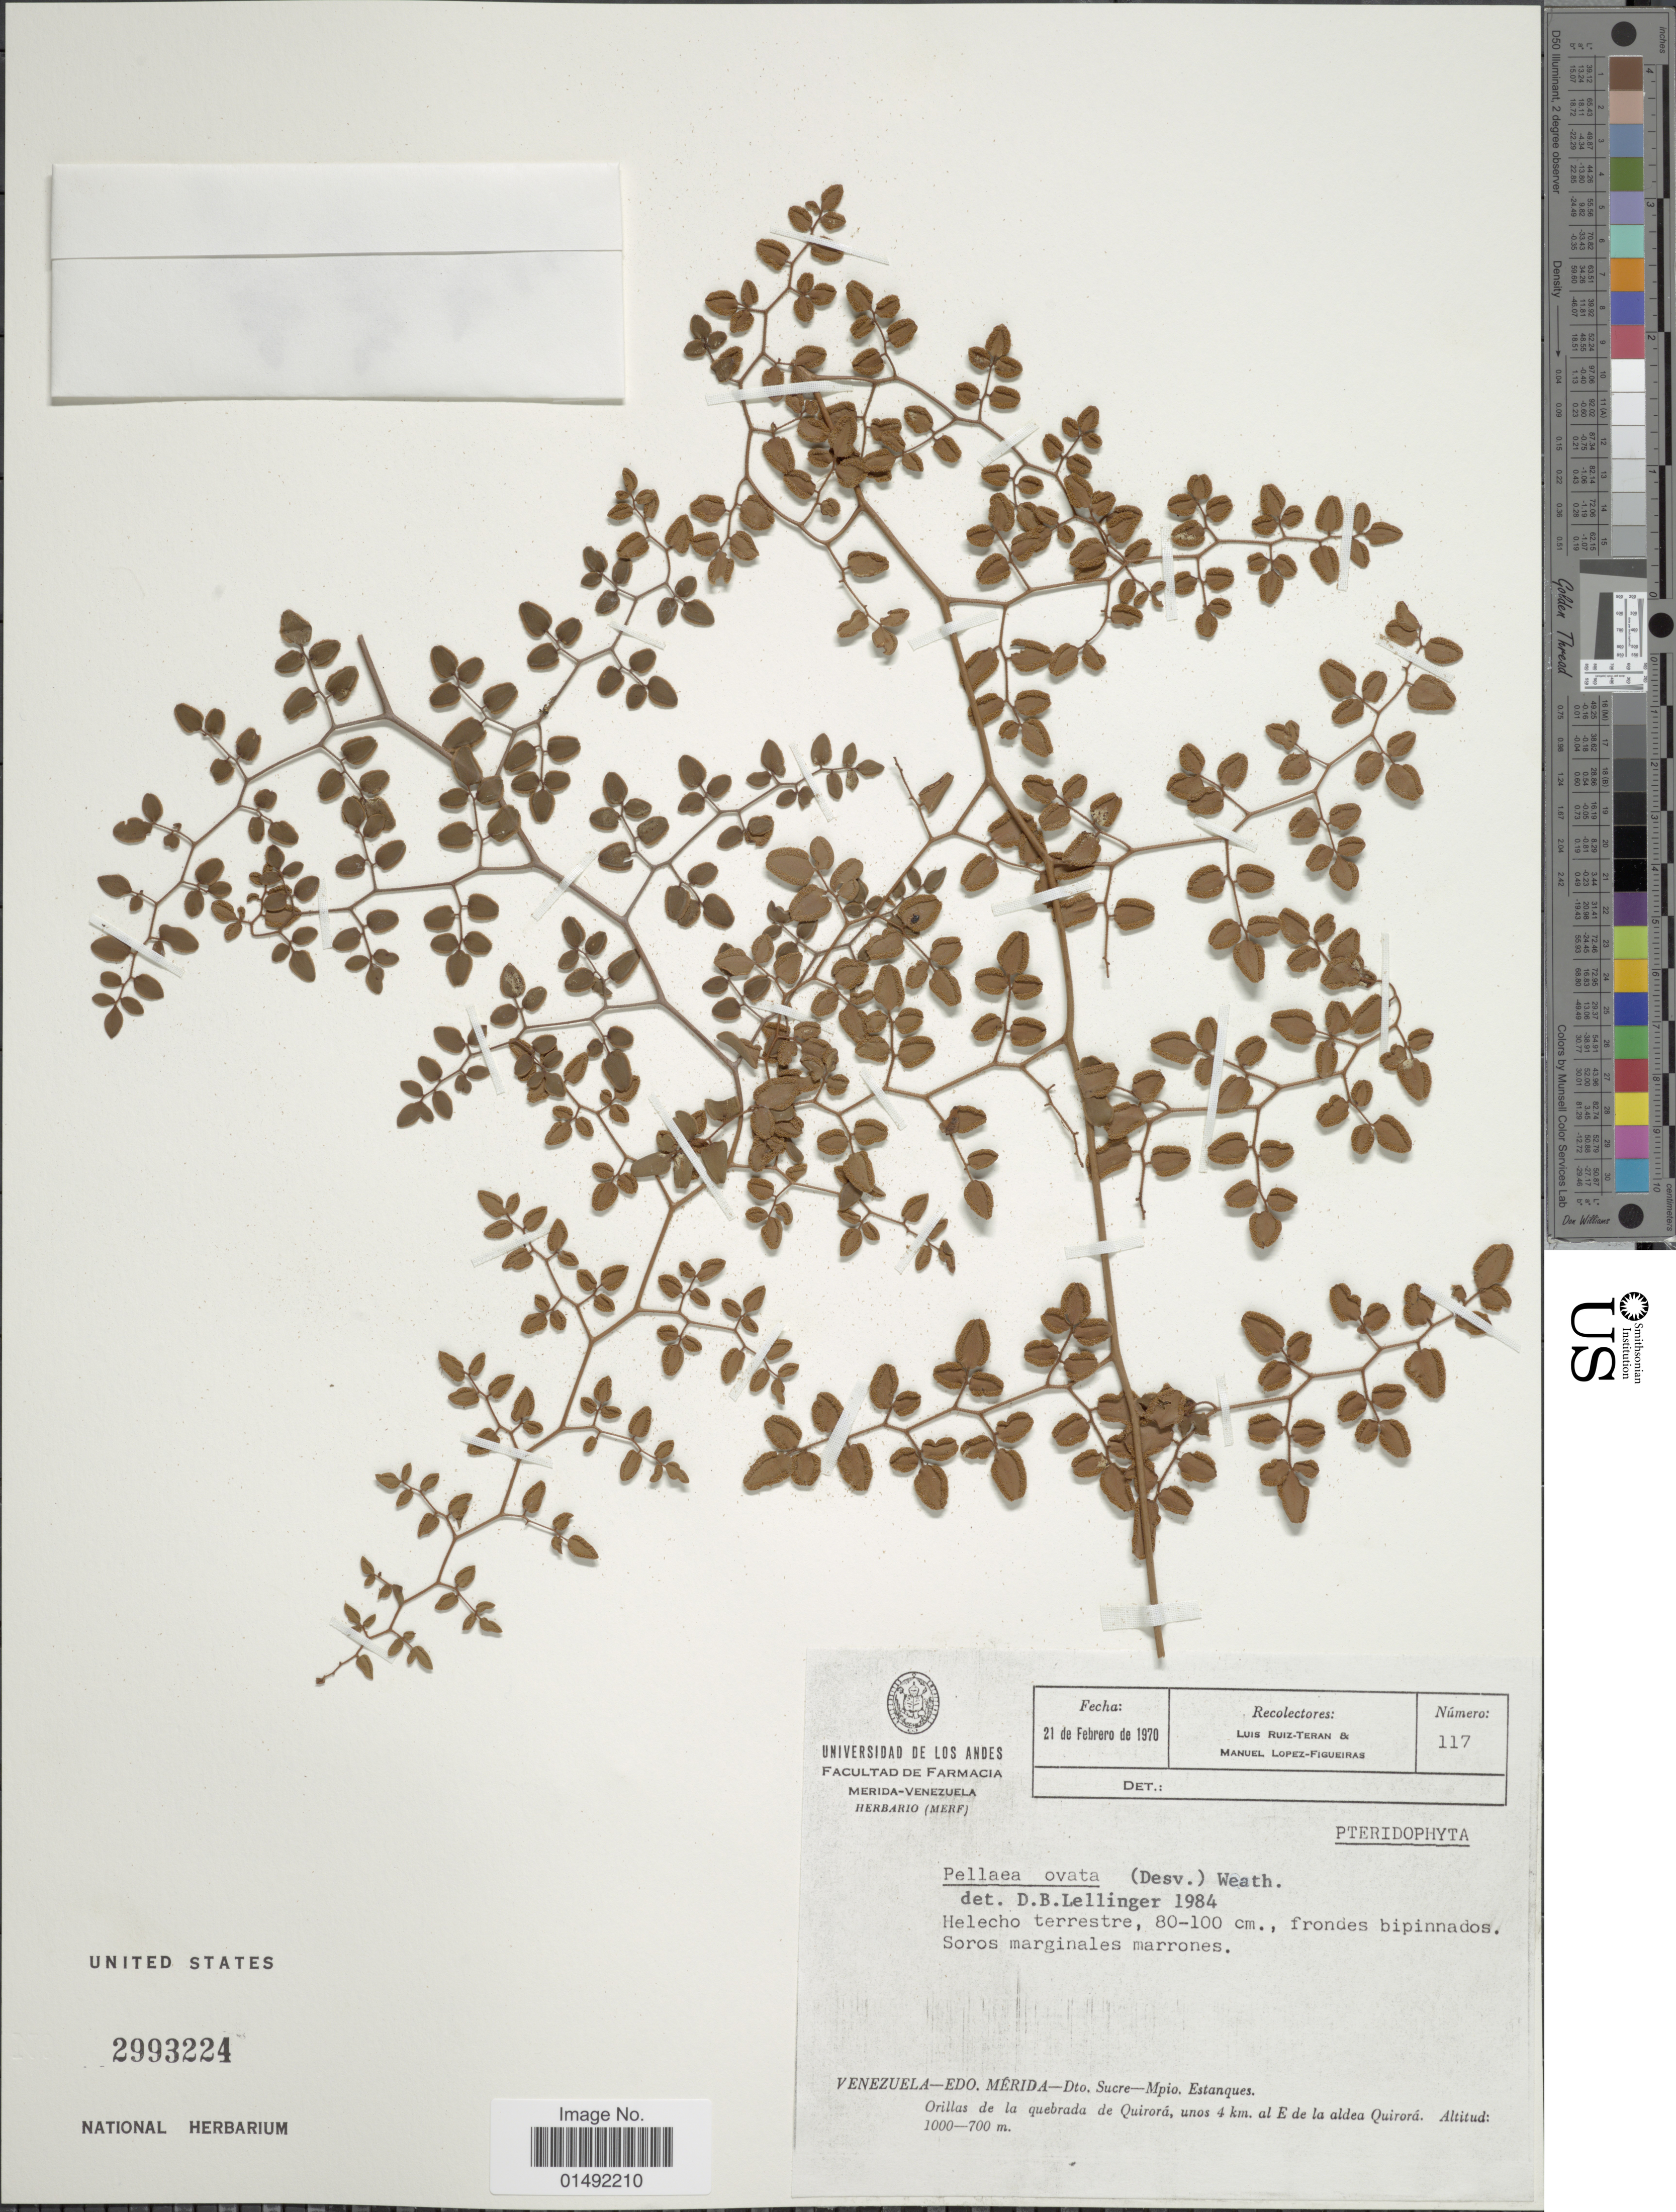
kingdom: Plantae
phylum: Tracheophyta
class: Polypodiopsida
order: Polypodiales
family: Pteridaceae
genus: Pellaea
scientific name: Pellaea ovata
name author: (Desv.) Weath.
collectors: L. Teran & M. Lopéz-F.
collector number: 117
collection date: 1970-02-21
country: Venezuela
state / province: Mérida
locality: Dto Sucre, Mpio Estanques. Orillas de la quebrada de Quiorá, unos 4 km al E de la Quirorá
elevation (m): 700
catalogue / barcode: US 2993224